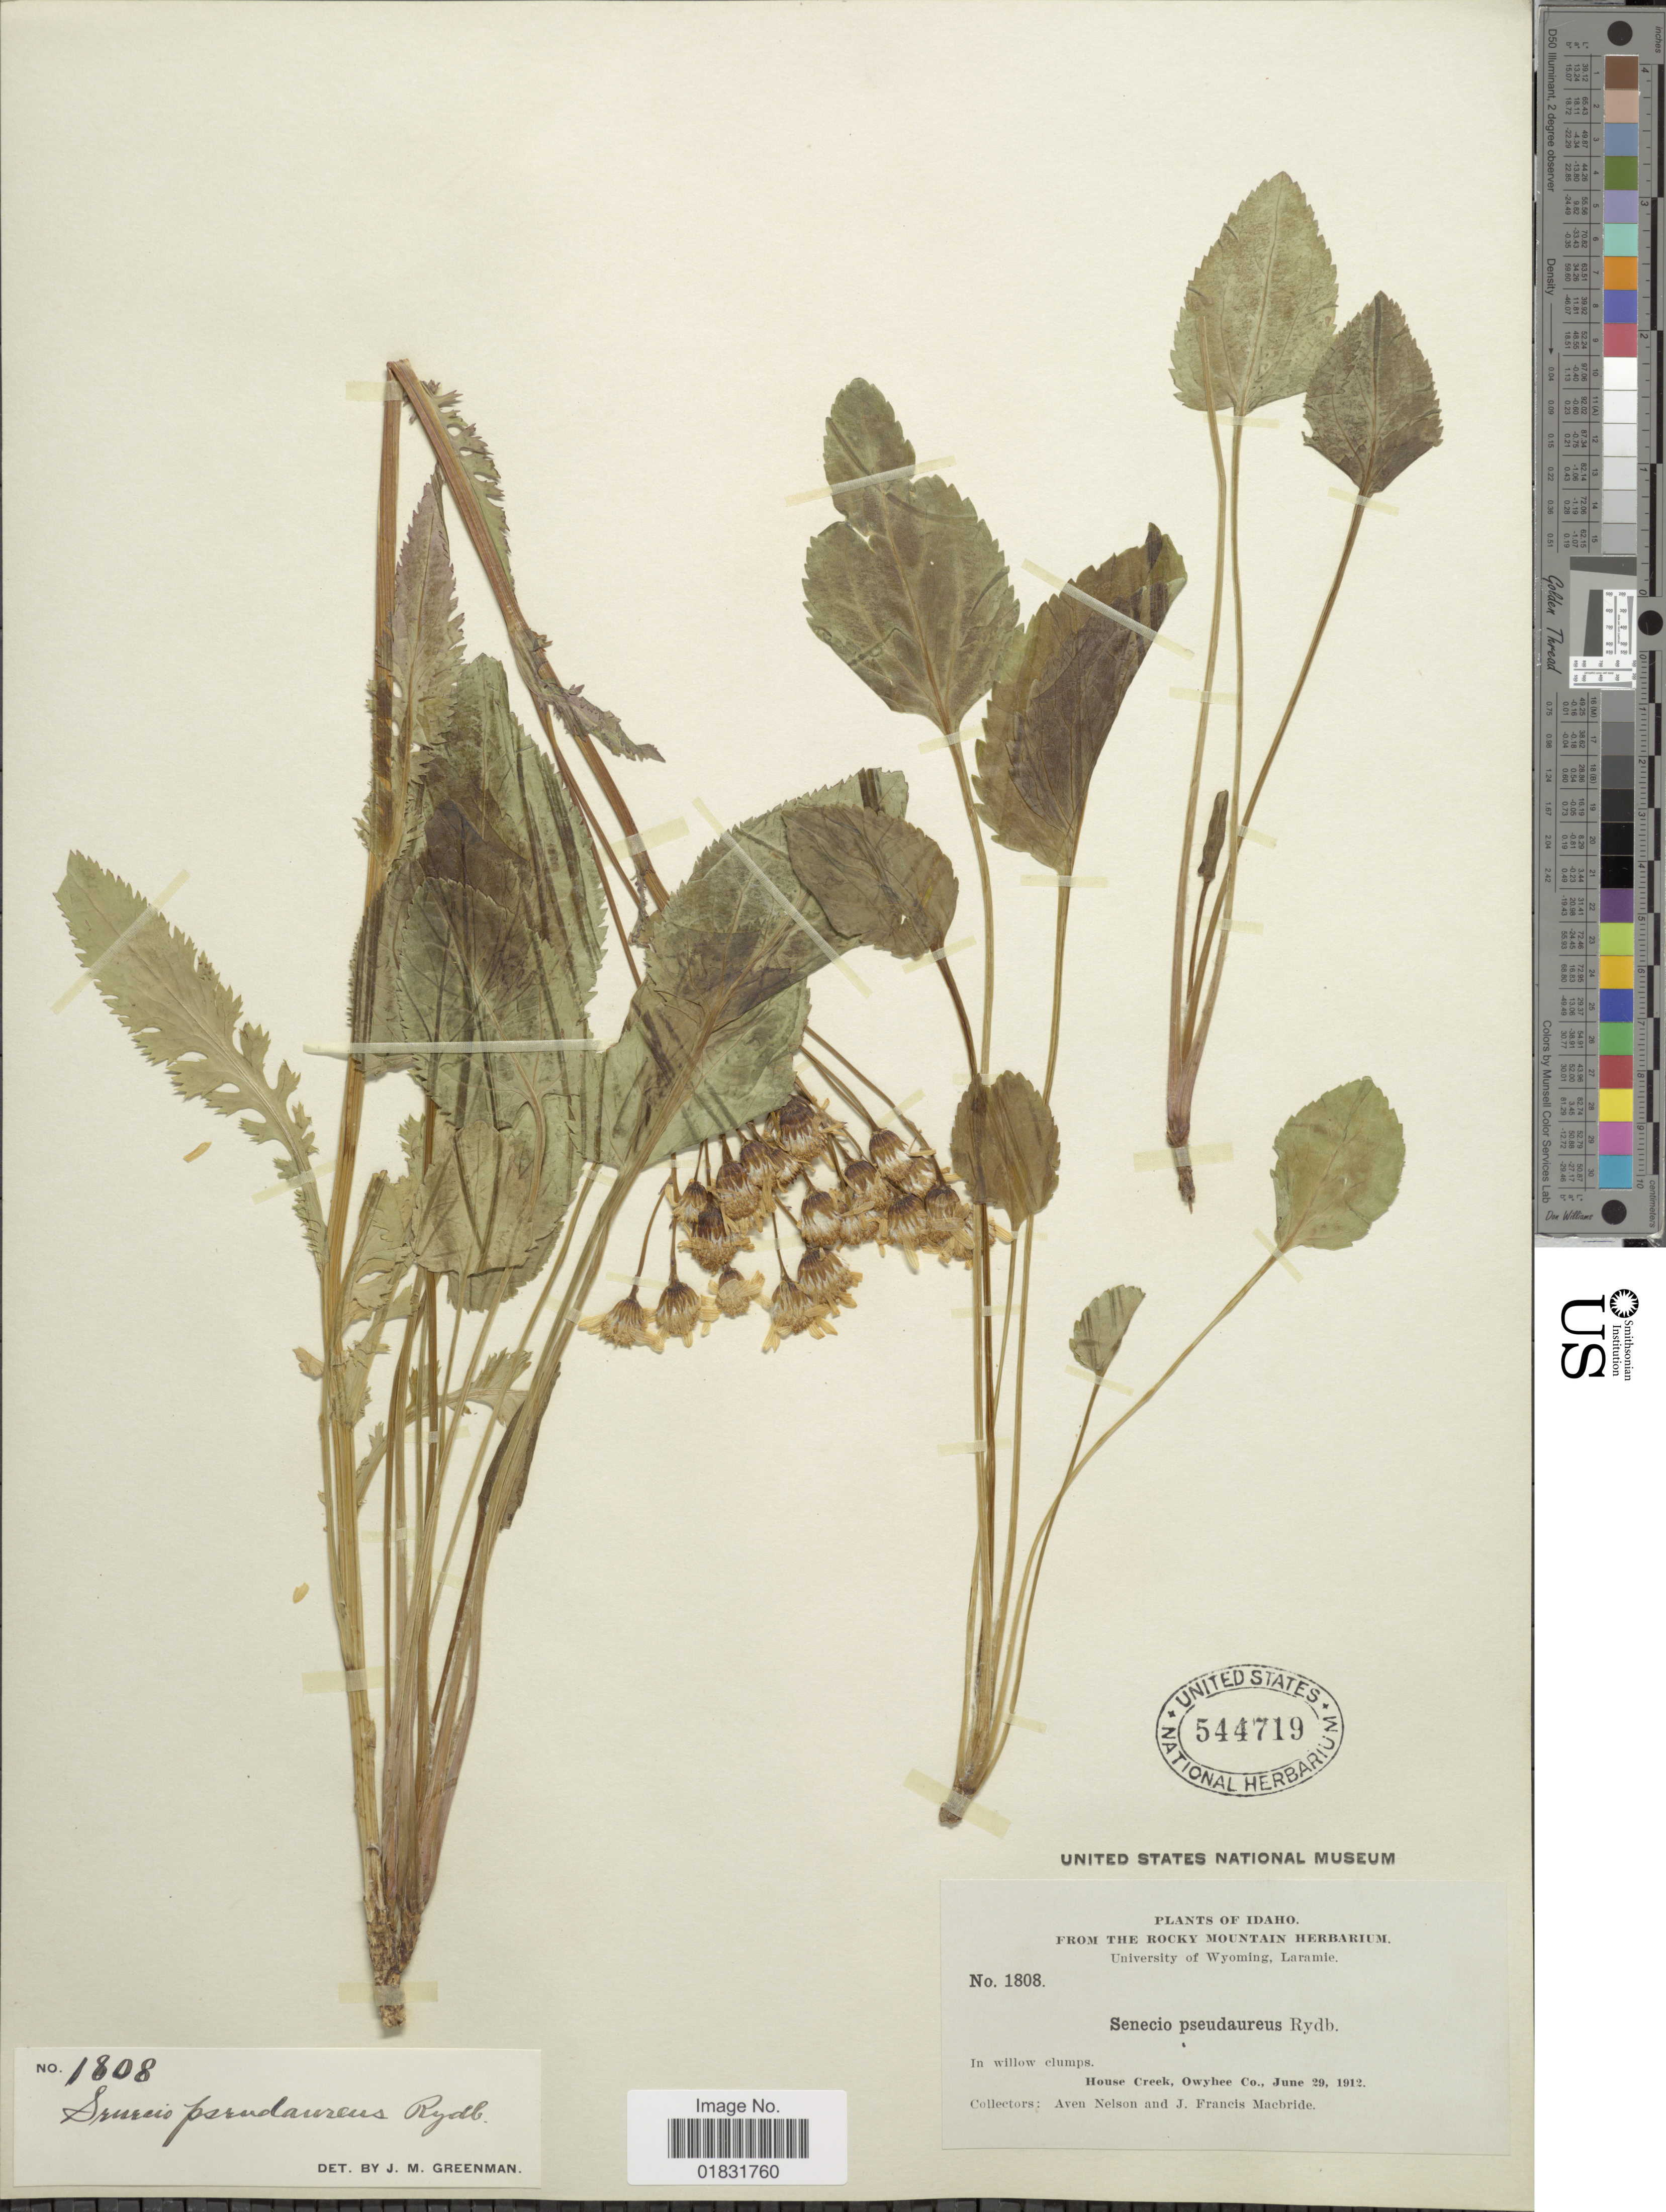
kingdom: Plantae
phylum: Tracheophyta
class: Magnoliopsida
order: Asterales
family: Asteraceae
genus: Packera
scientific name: Packera pseudaurea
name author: (Rydb.) W.A. Weber & Á. Löve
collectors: A. Nelson & J. F. Macbride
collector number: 1808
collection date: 1912-06-29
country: United States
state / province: Idaho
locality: In willow clumps, House Creek, Owyhee Co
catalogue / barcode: US 544719